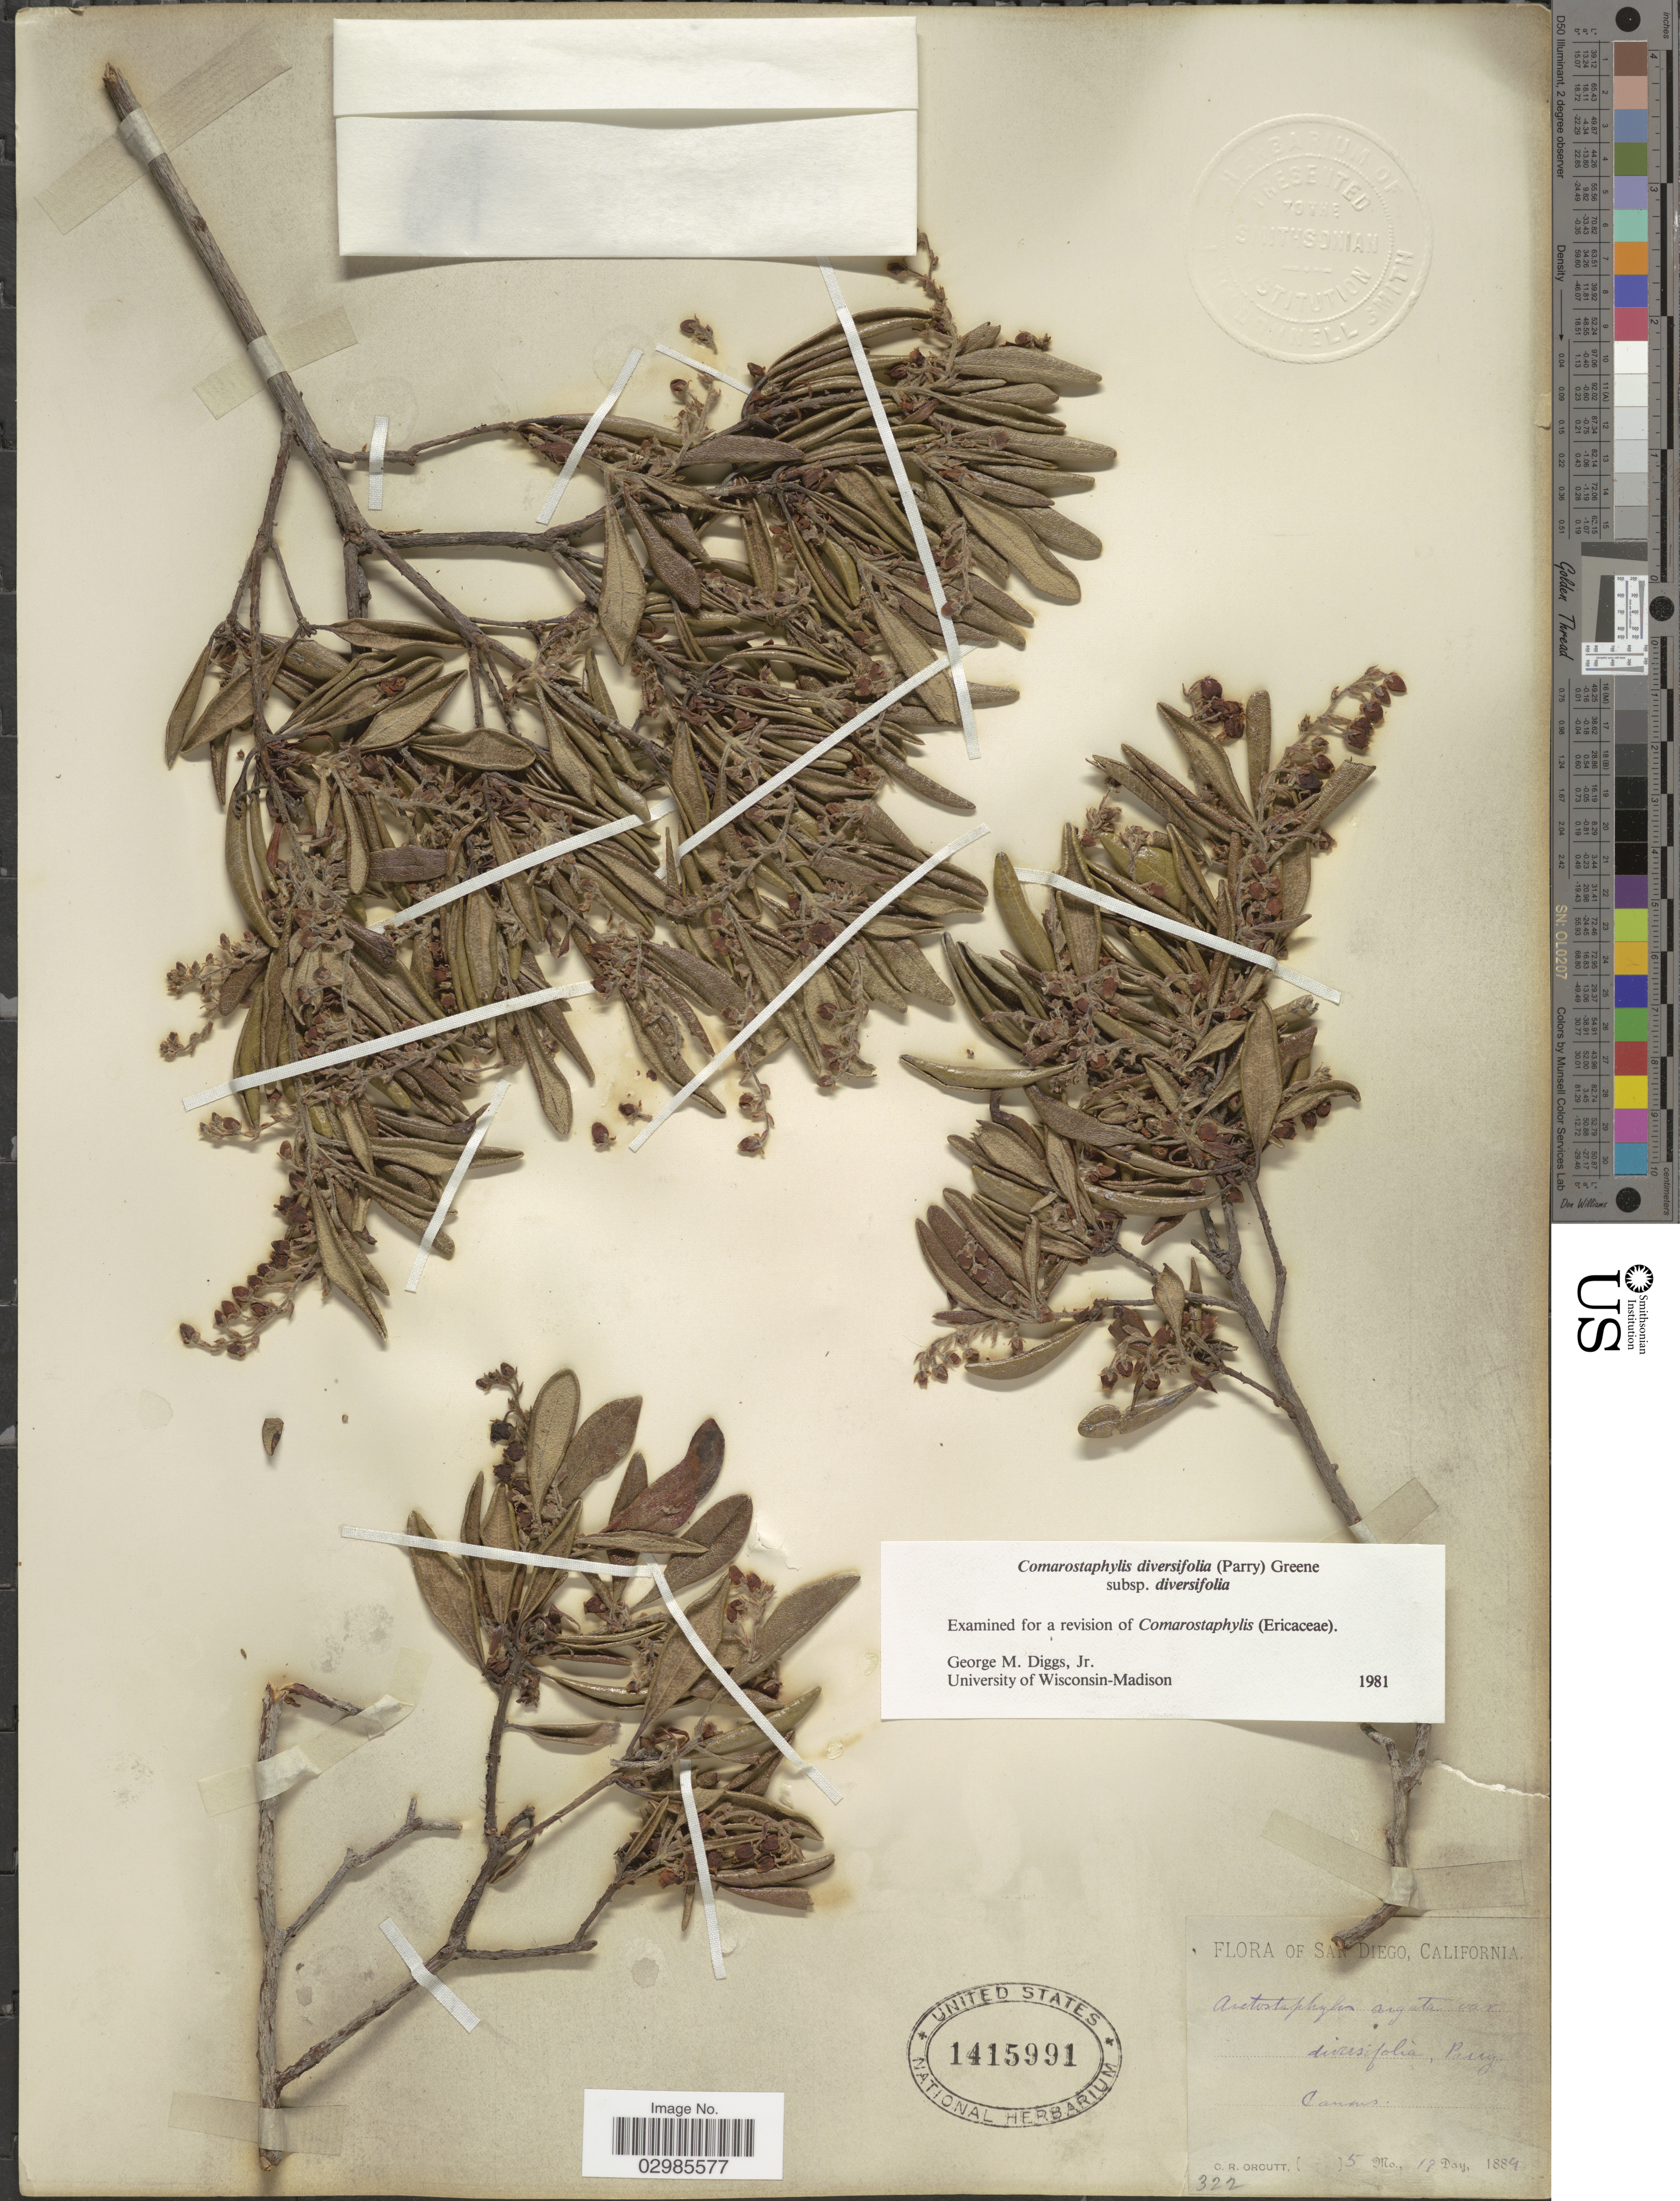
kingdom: Plantae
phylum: Tracheophyta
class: Magnoliopsida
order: Ericales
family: Ericaceae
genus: Comarostaphylis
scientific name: Comarostaphylis diversifolia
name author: (Parry) Greene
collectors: C. R. Orcutt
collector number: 322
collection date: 1884-05-17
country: United States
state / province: California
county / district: San Diego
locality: San Diego, canons.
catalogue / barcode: US 1415991